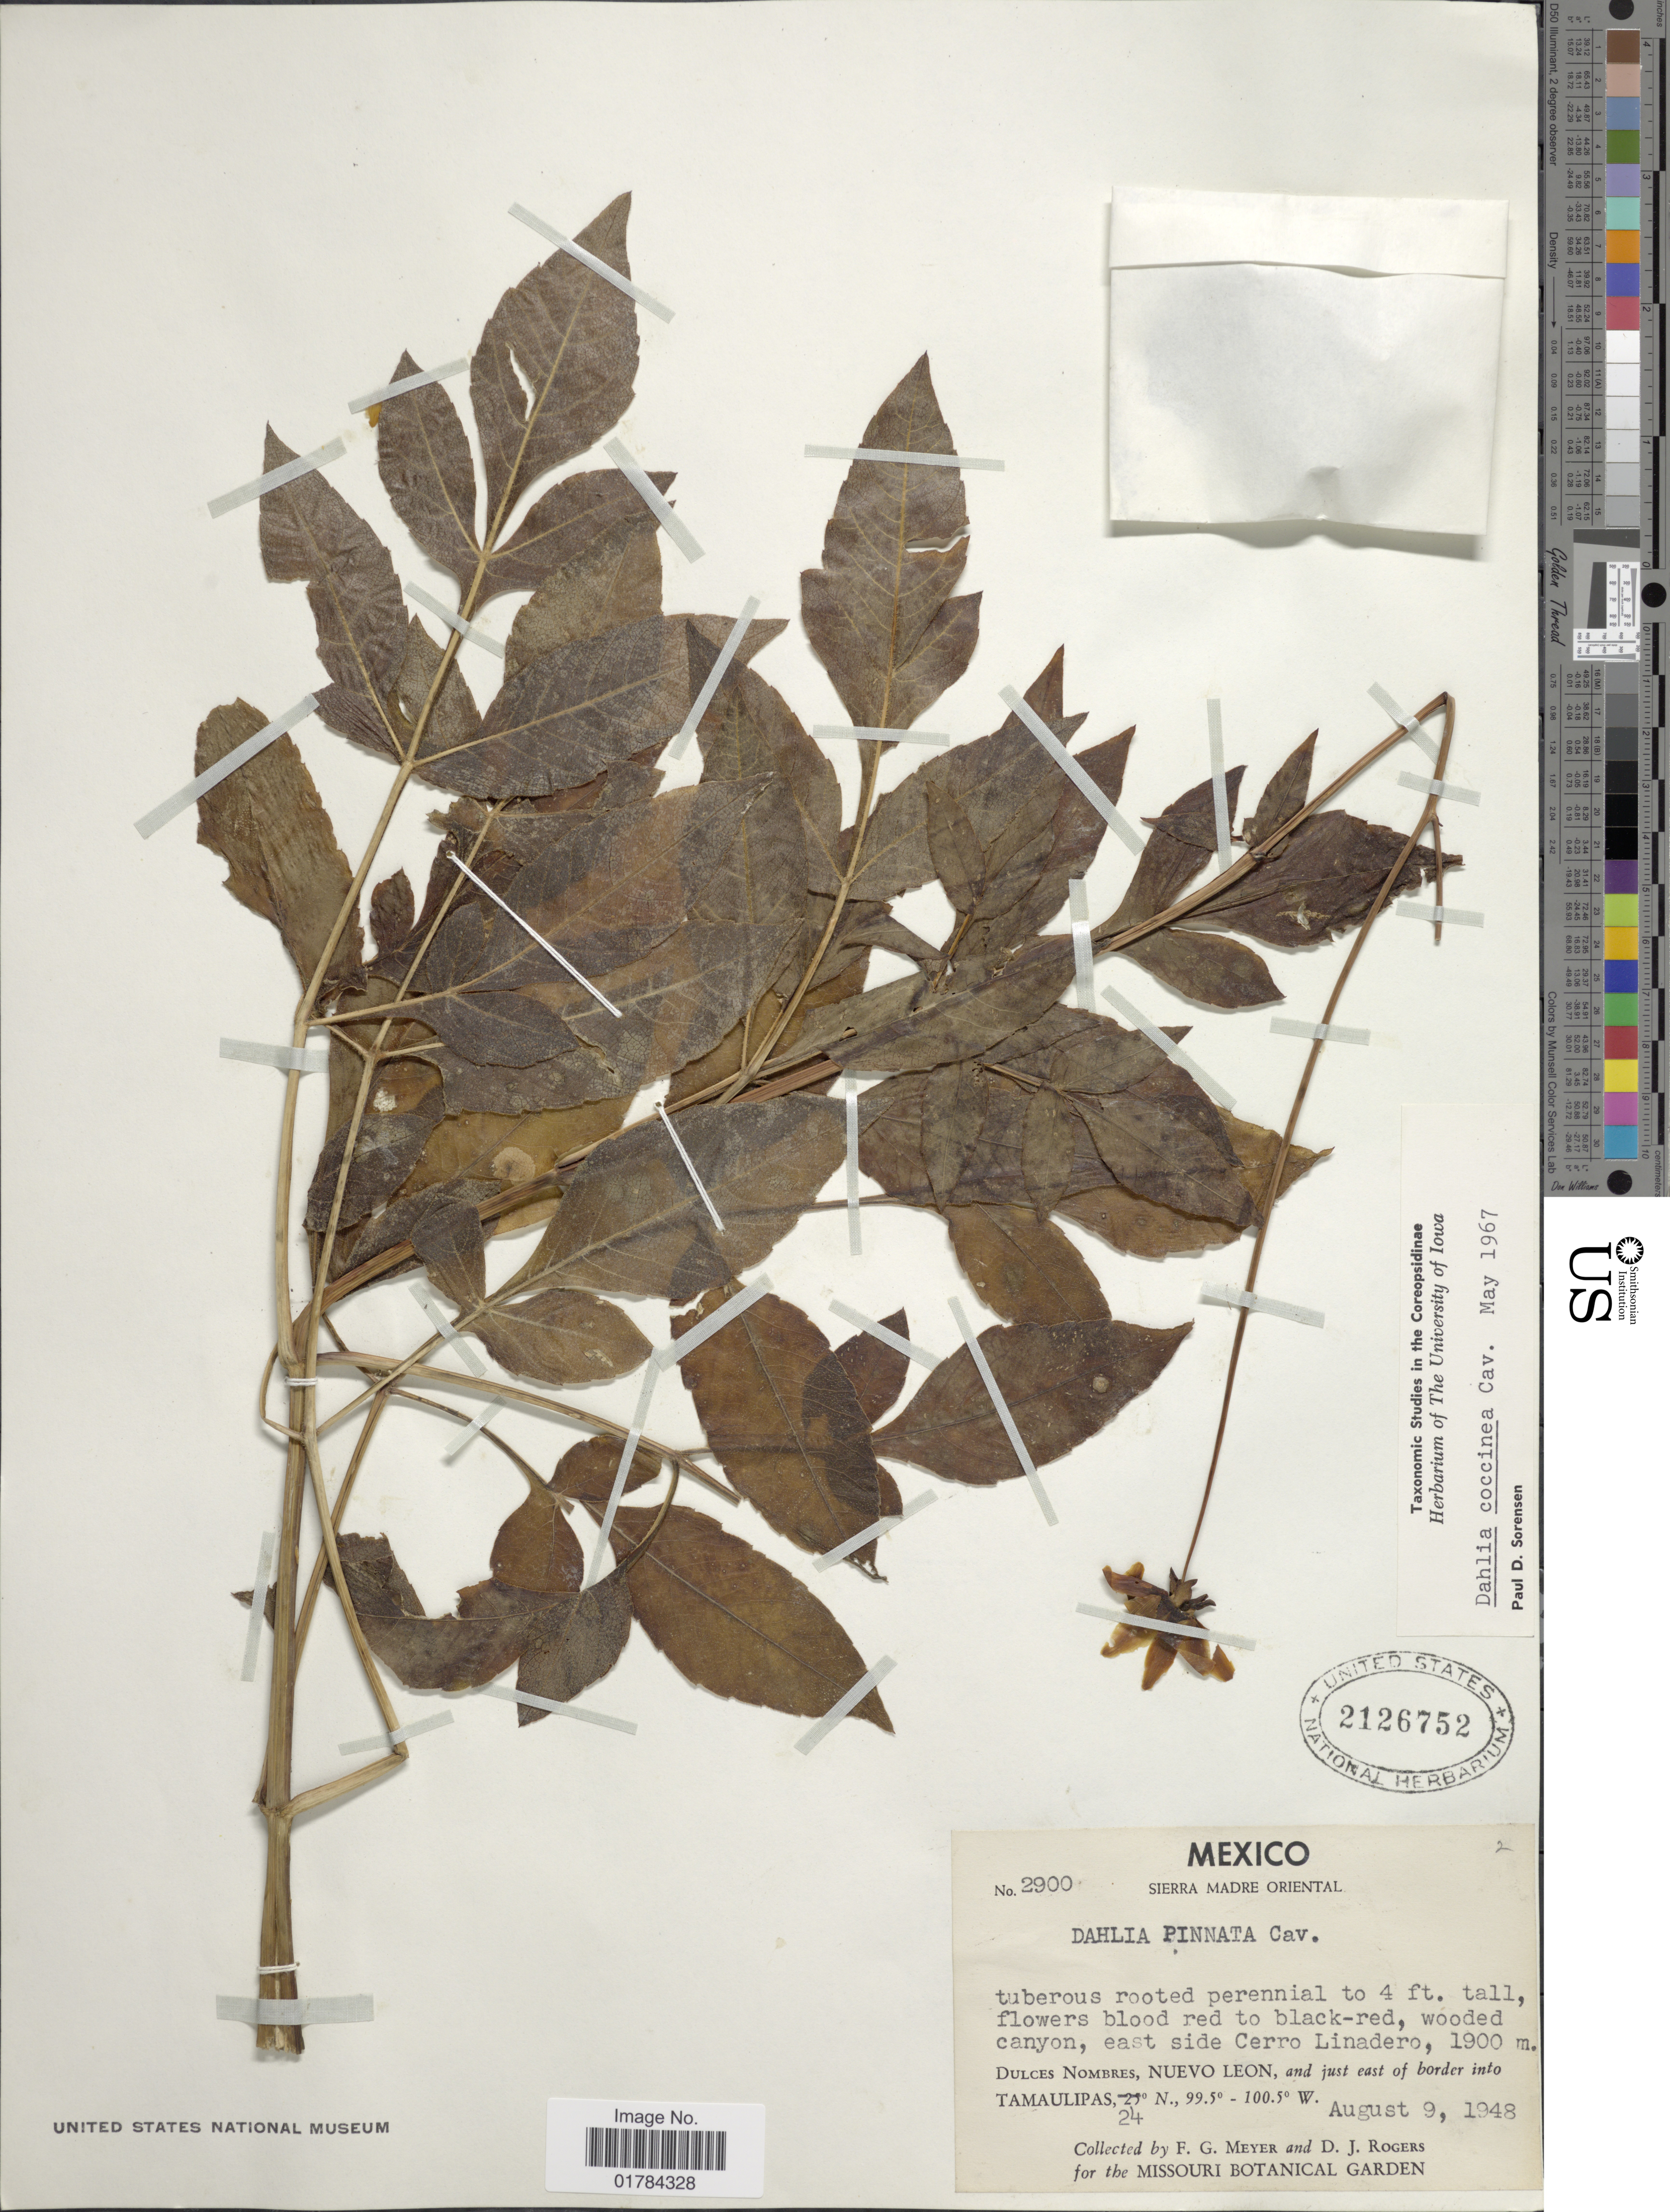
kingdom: Plantae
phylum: Tracheophyta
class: Magnoliopsida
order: Asterales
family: Asteraceae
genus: Dahlia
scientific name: Dahlia coccinea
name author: Cav.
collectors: F. G. Meyer & D. J. Rogers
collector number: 2900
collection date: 1948-08-09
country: Mexico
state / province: Nuevo León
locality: Sierra Madre Oriental, Dulces Nombres, and just east of border into Tamaulipas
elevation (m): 1900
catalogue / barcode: US 2126752